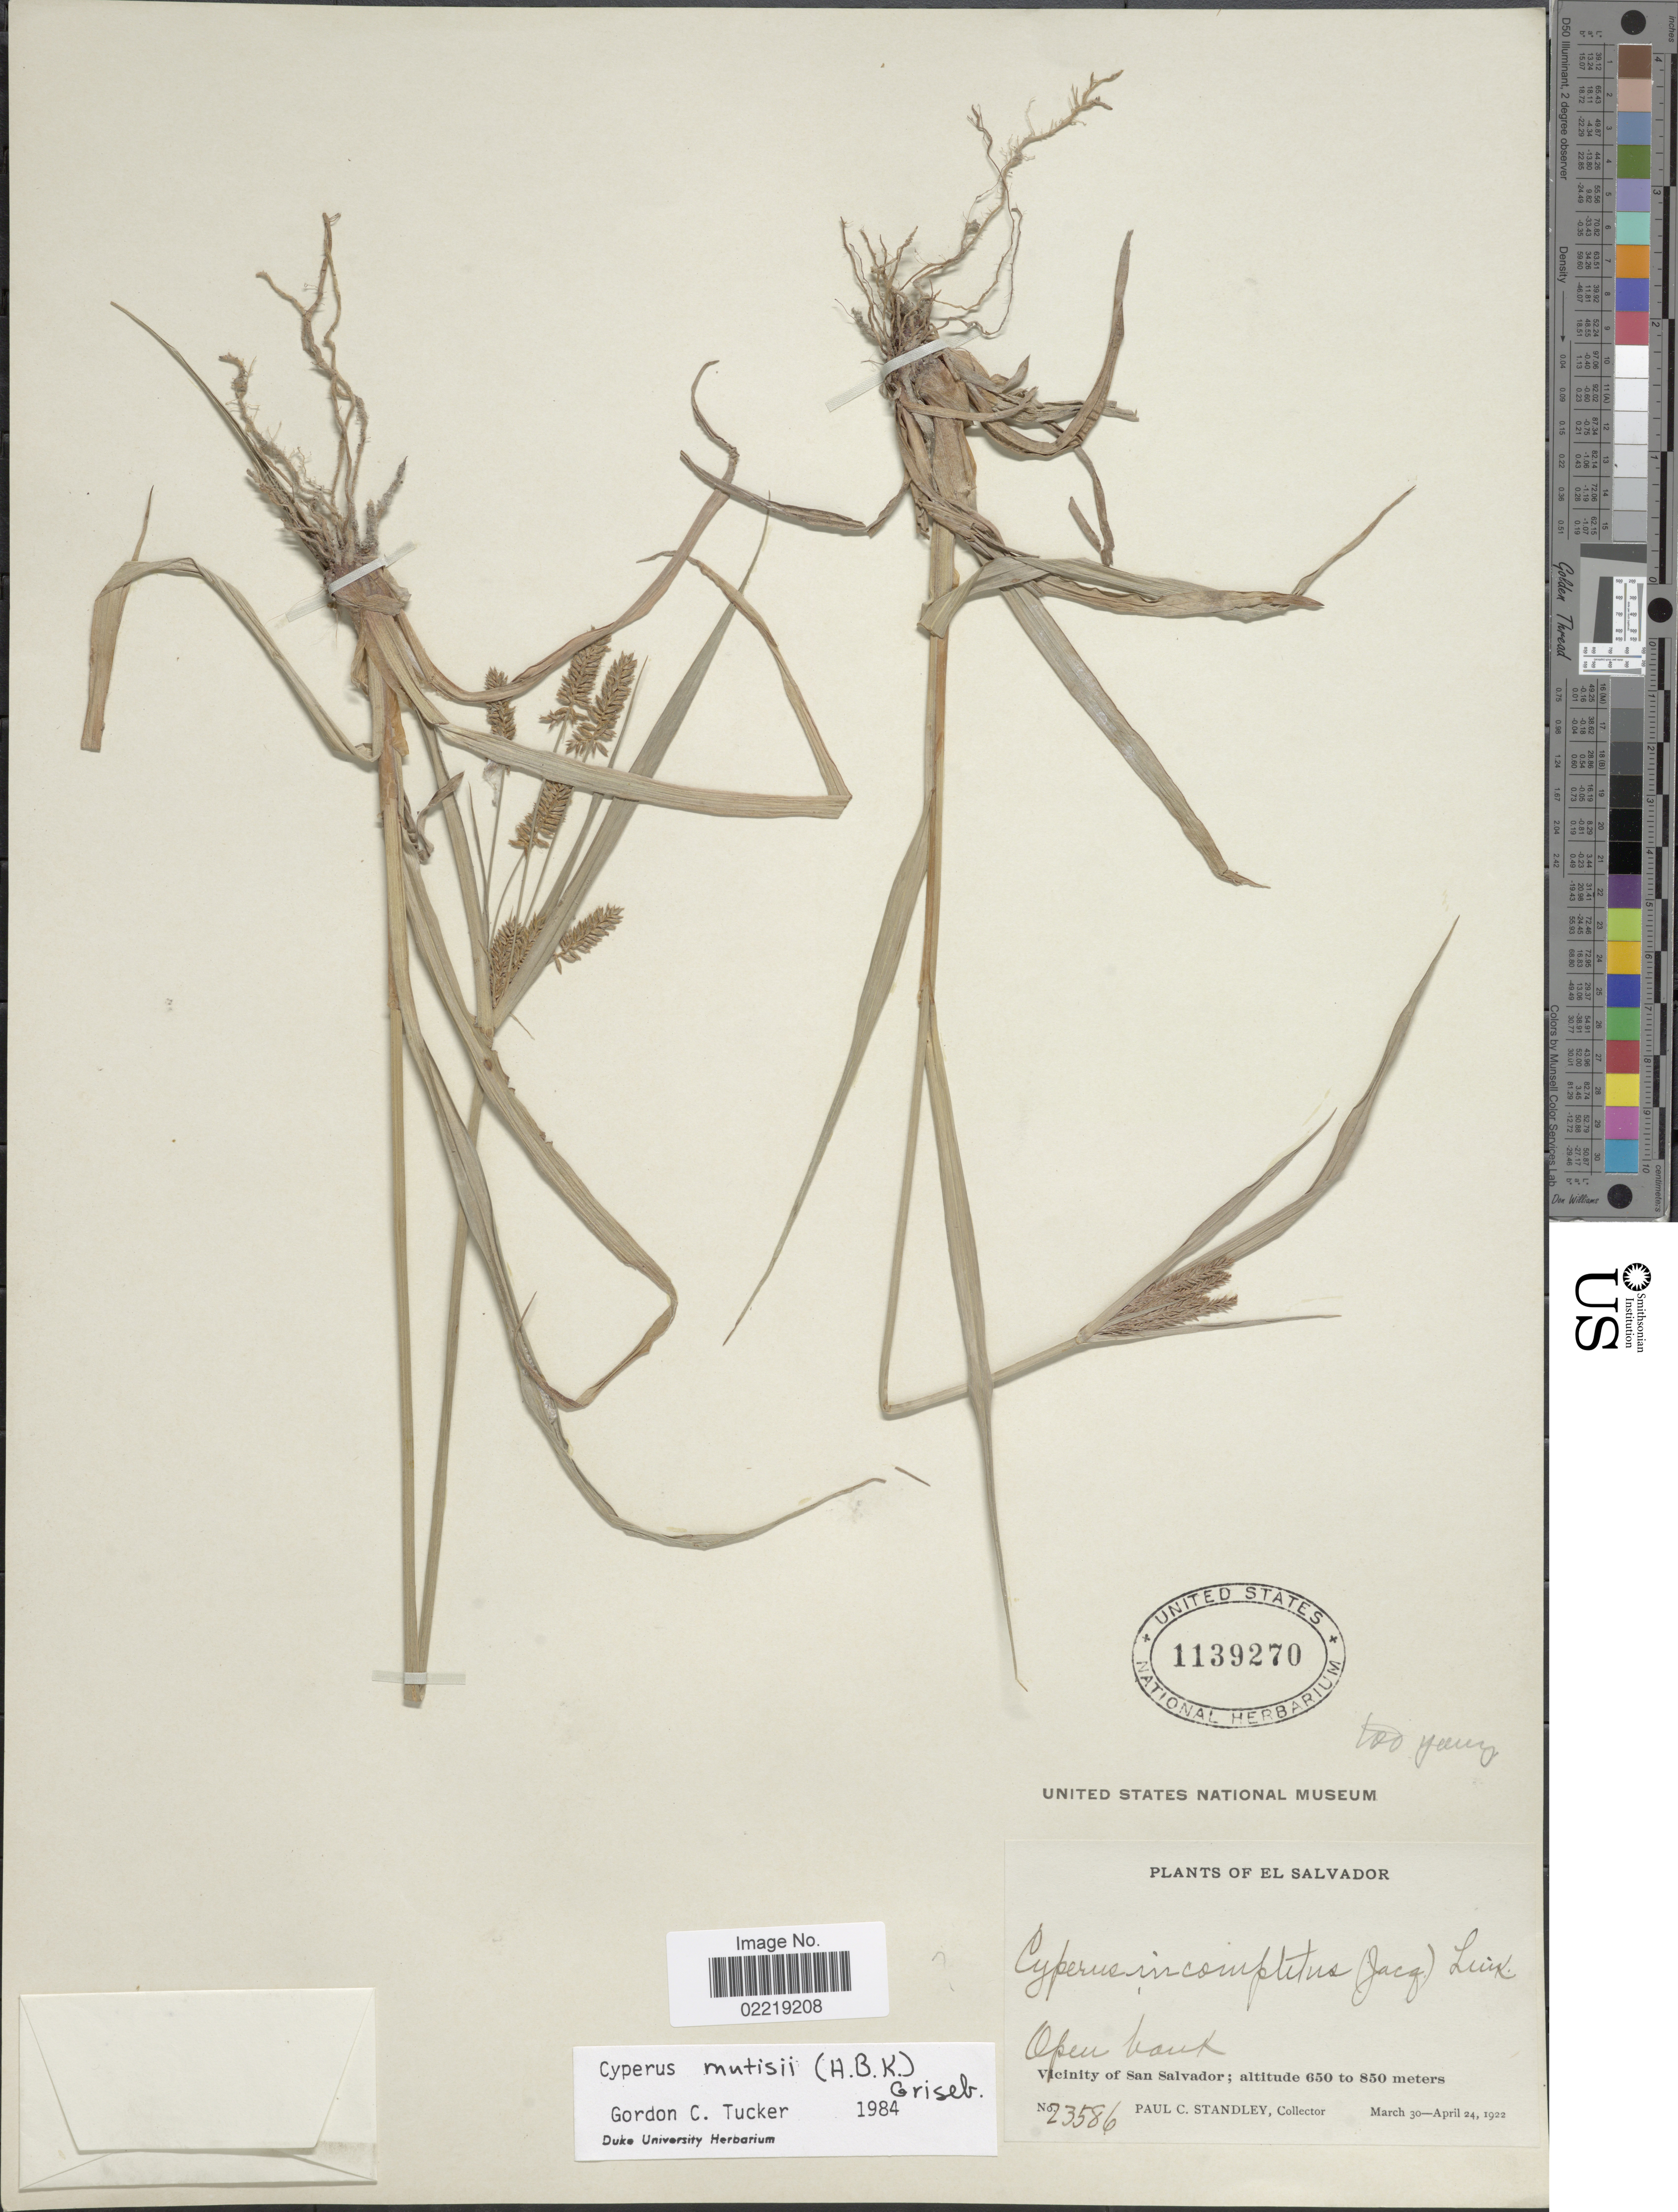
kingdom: Plantae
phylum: Tracheophyta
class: Liliopsida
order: Poales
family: Cyperaceae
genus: Cyperus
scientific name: Cyperus mutisii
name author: (Kunth) Andersson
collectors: P. C. Standley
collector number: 23586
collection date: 1922-03-30/1922-04-24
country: El Salvador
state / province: San Salvador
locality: Vicinity of San Salvador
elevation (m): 650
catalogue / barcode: US 1139270